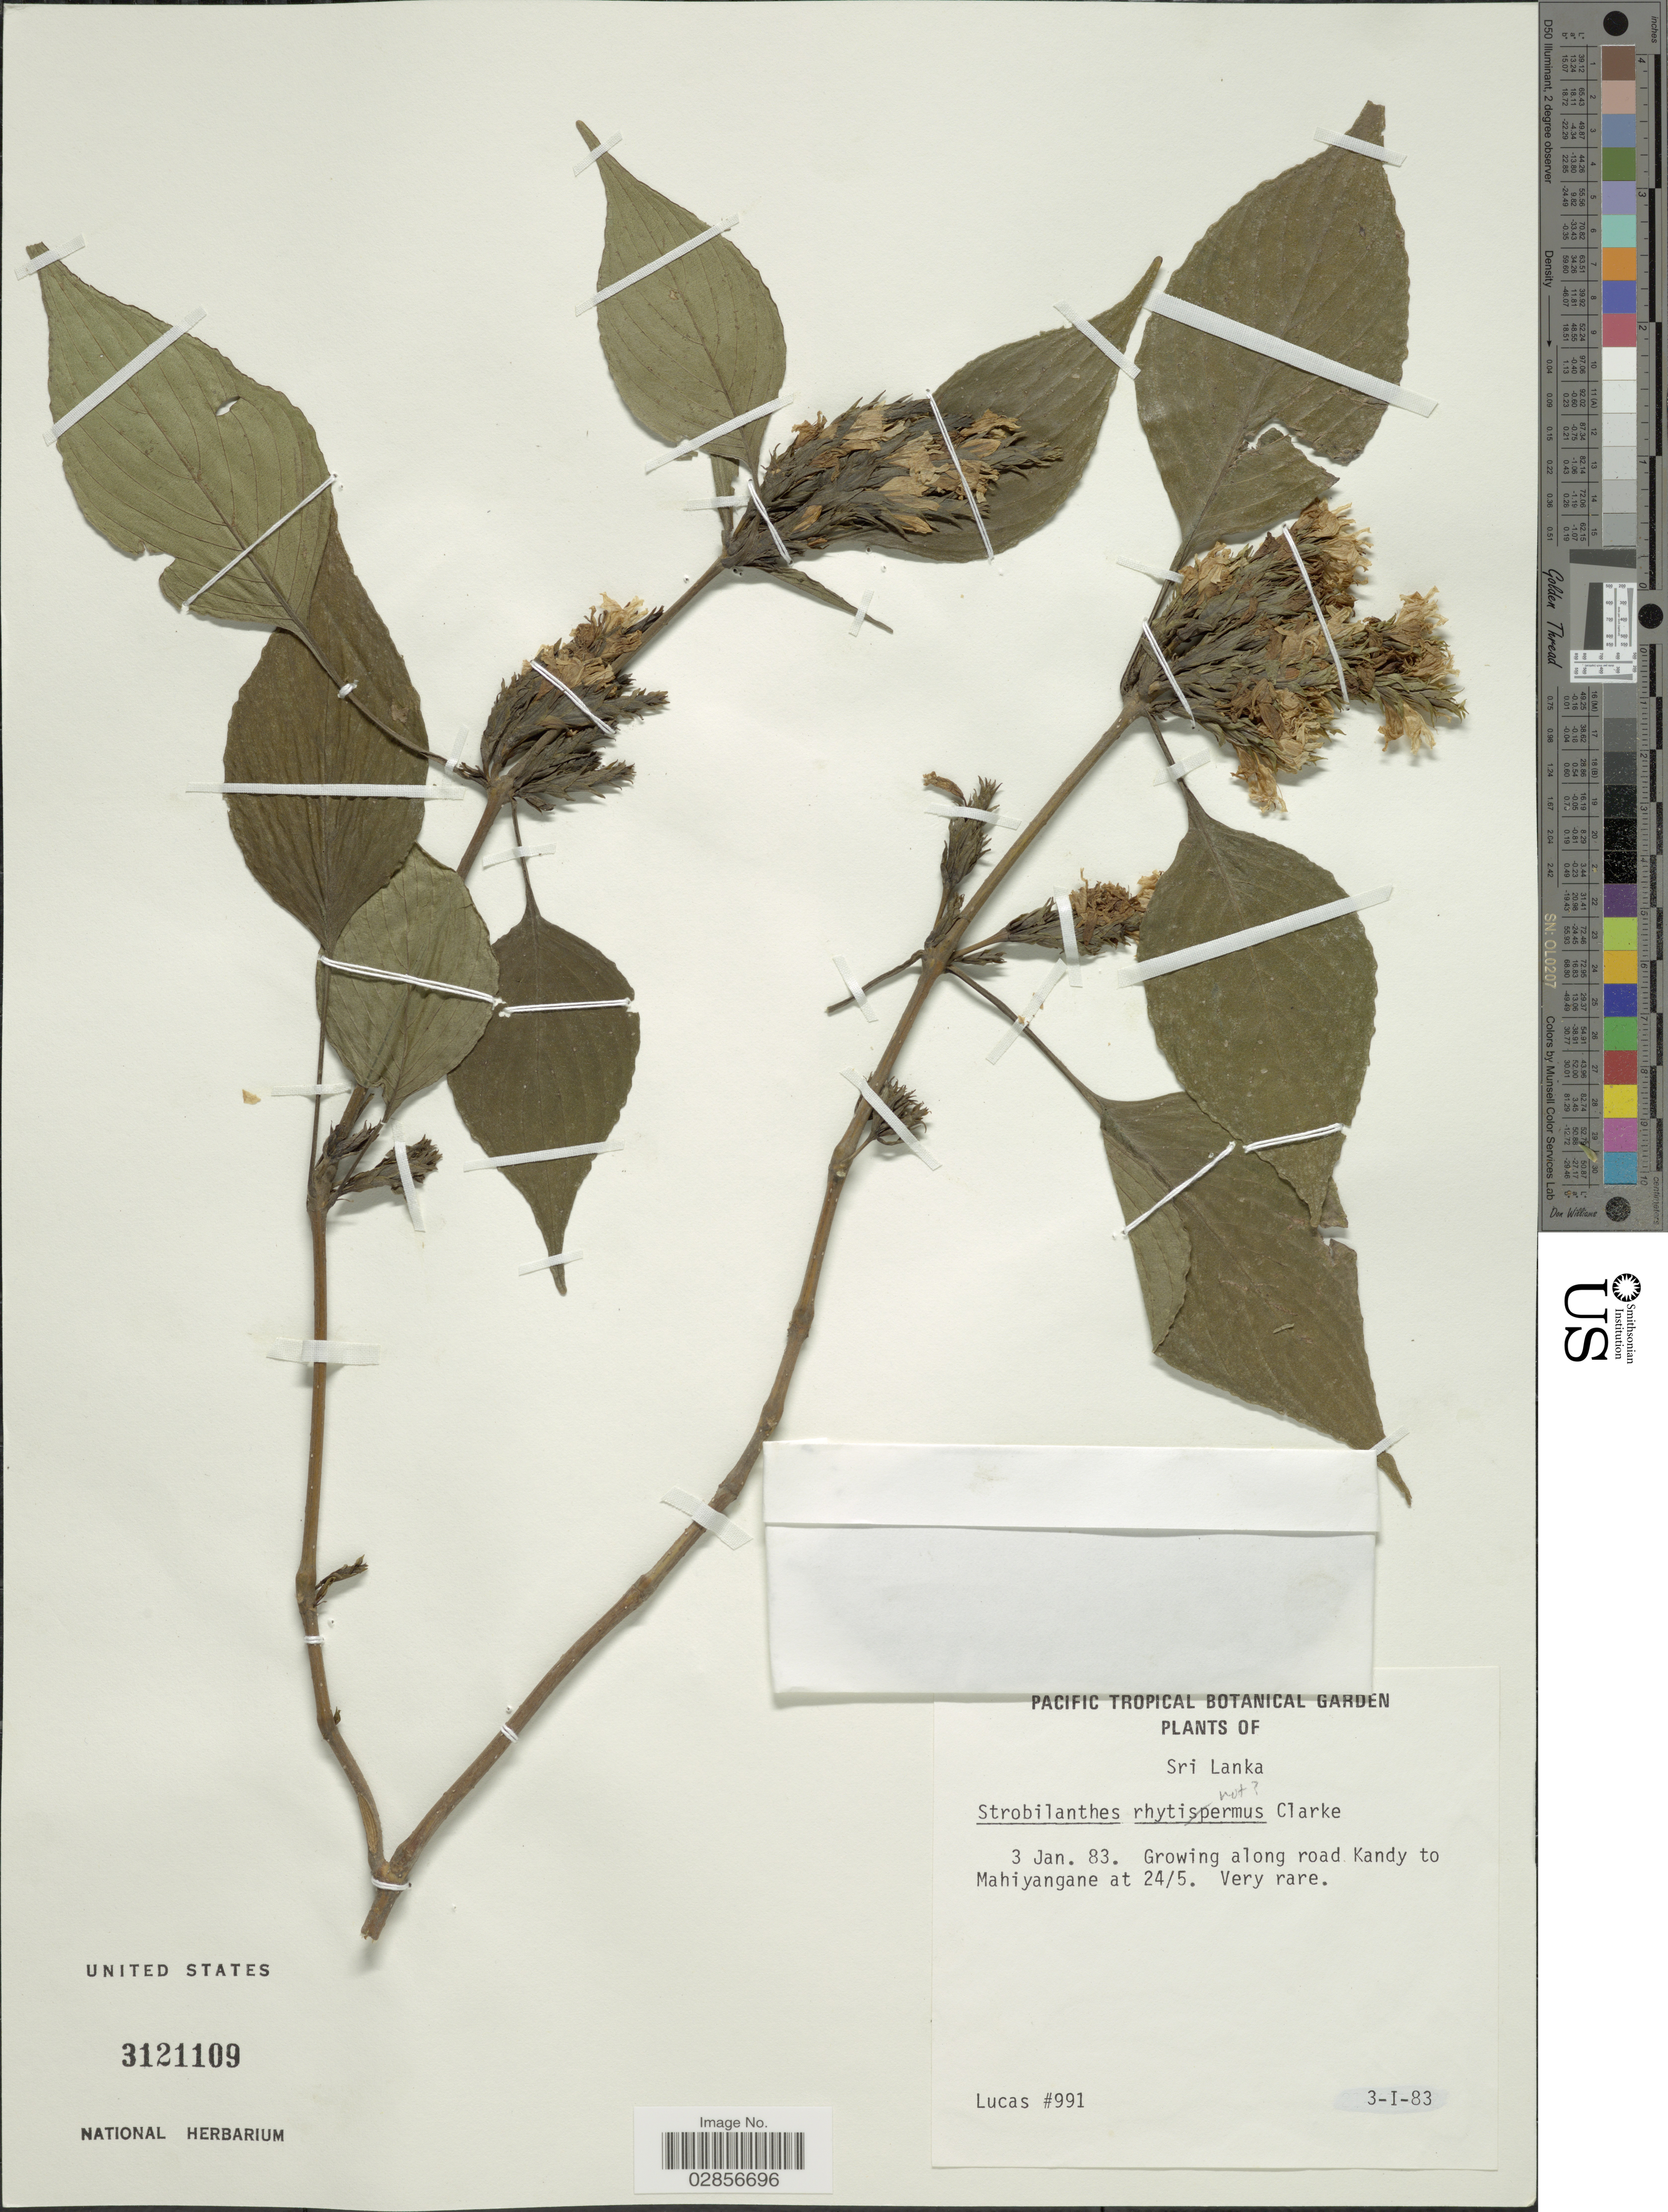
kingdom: Plantae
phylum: Tracheophyta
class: Magnoliopsida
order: Lamiales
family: Acanthaceae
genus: Strobilanthes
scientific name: Strobilanthes sp.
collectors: Lucas, --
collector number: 991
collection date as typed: Transcribed d/m/y: 3/1/83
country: Sri Lanka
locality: Growing along road road Kandy to Mahiyangane at 24/5.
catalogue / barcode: US 3121109